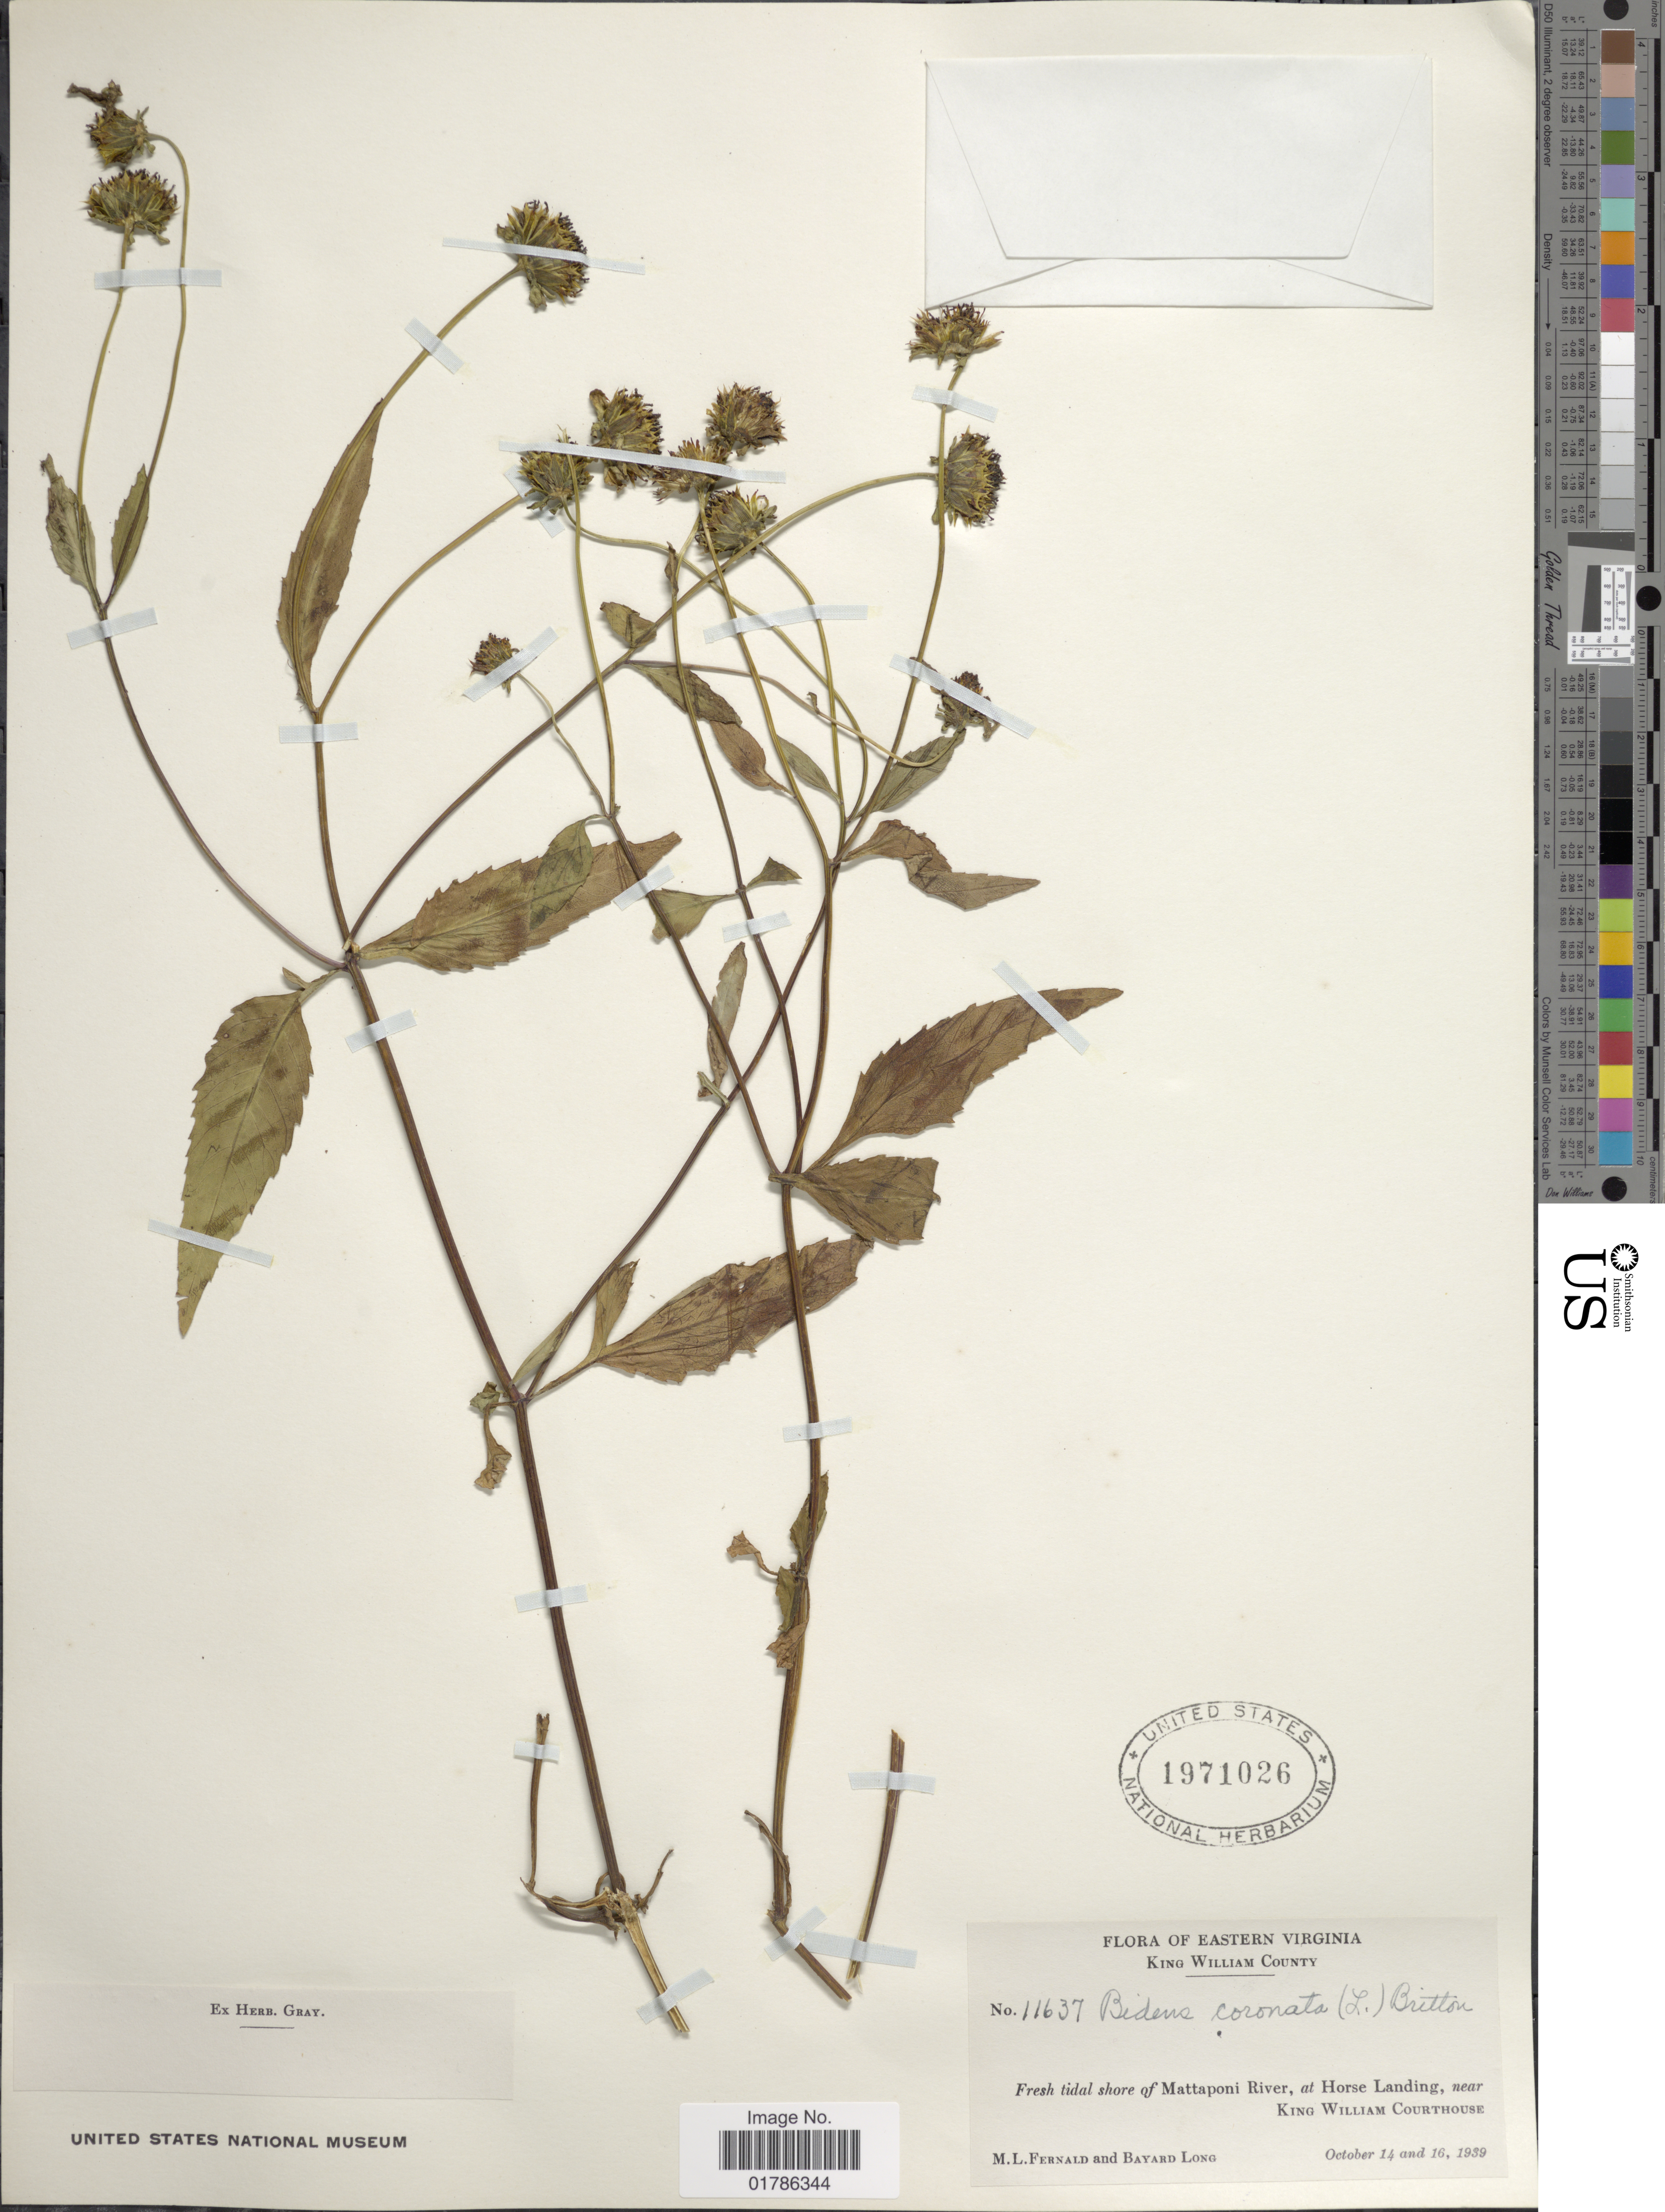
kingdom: Plantae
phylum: Tracheophyta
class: Magnoliopsida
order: Asterales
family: Asteraceae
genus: Bidens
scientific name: Bidens coronata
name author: (L.) Britton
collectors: M. L. Fernald & B. Long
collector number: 11637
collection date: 1939-10-14/1939-10-16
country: United States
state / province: Virginia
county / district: King William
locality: Eastern Virginia, King William County, fresh tidal shore of Mattaponi river, at Horse Landing, near King William Courthouse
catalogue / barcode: US 1971026